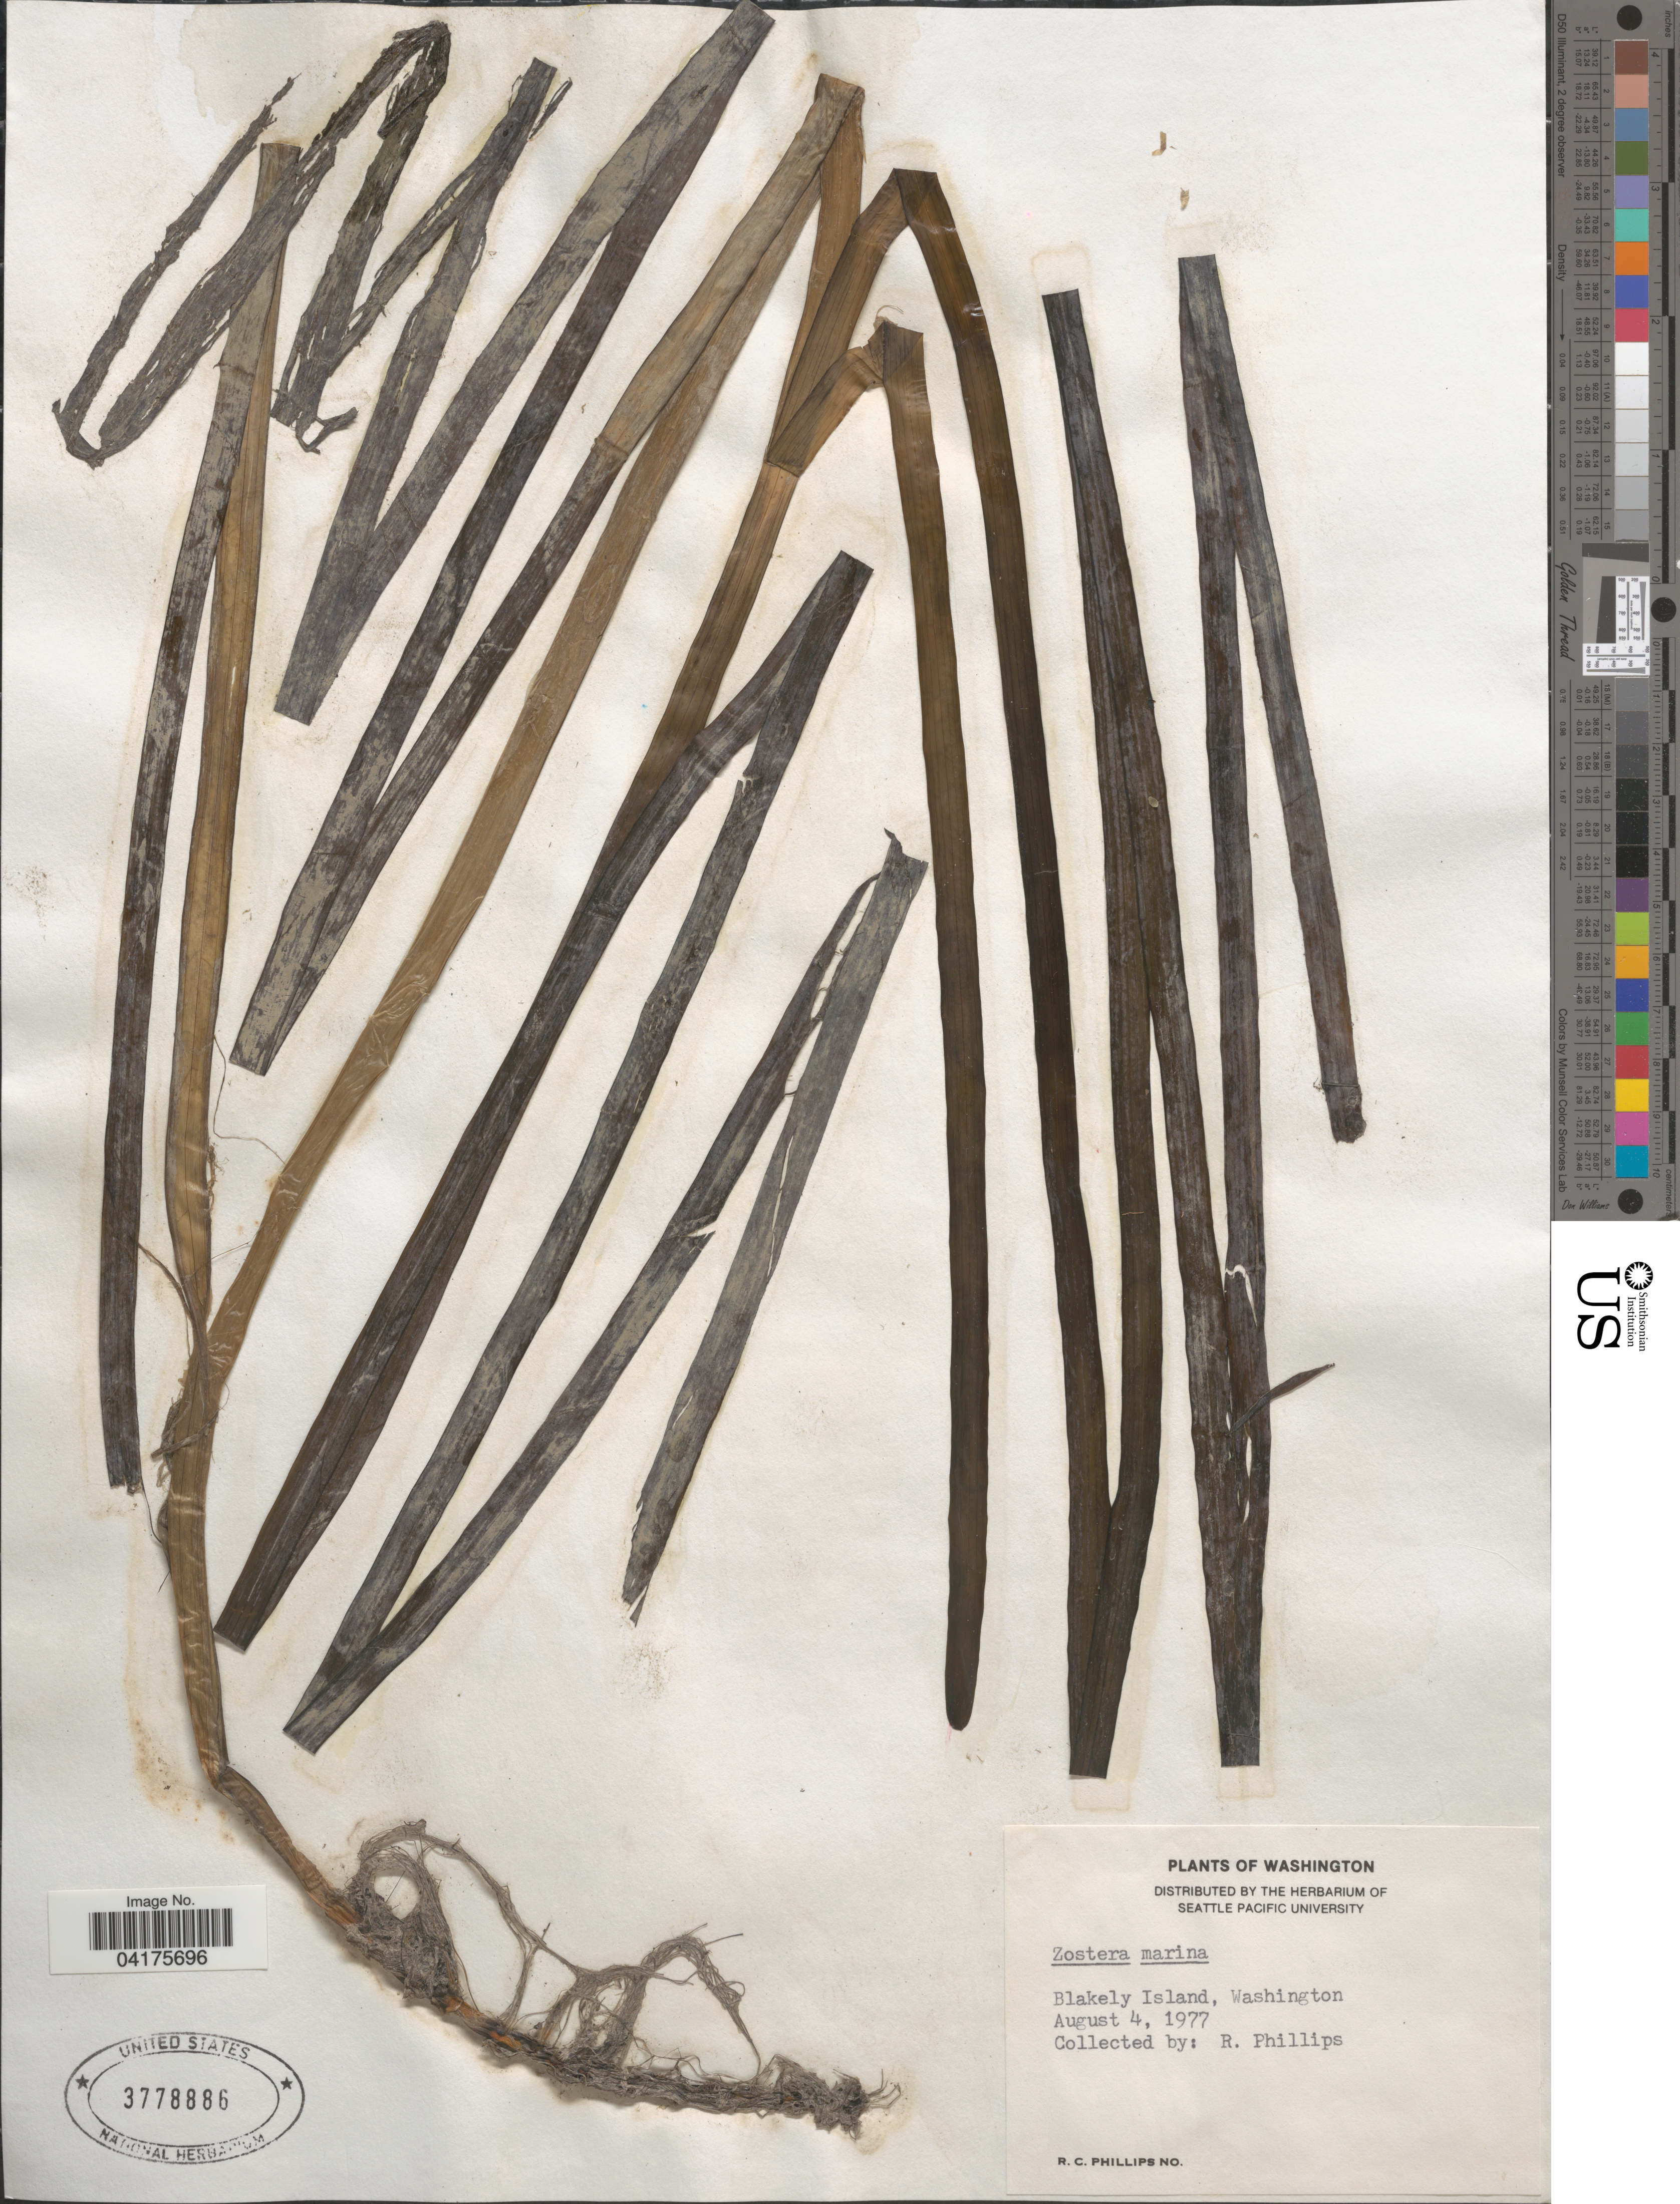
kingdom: Plantae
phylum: Tracheophyta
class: Liliopsida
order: Alismatales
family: Zosteraceae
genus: Zostera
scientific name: Zostera marina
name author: L.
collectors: R. C. Phillips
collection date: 1977-08-04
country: United States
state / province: Washington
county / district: San Juan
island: Blakely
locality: Blakely Island.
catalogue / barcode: US 3778886